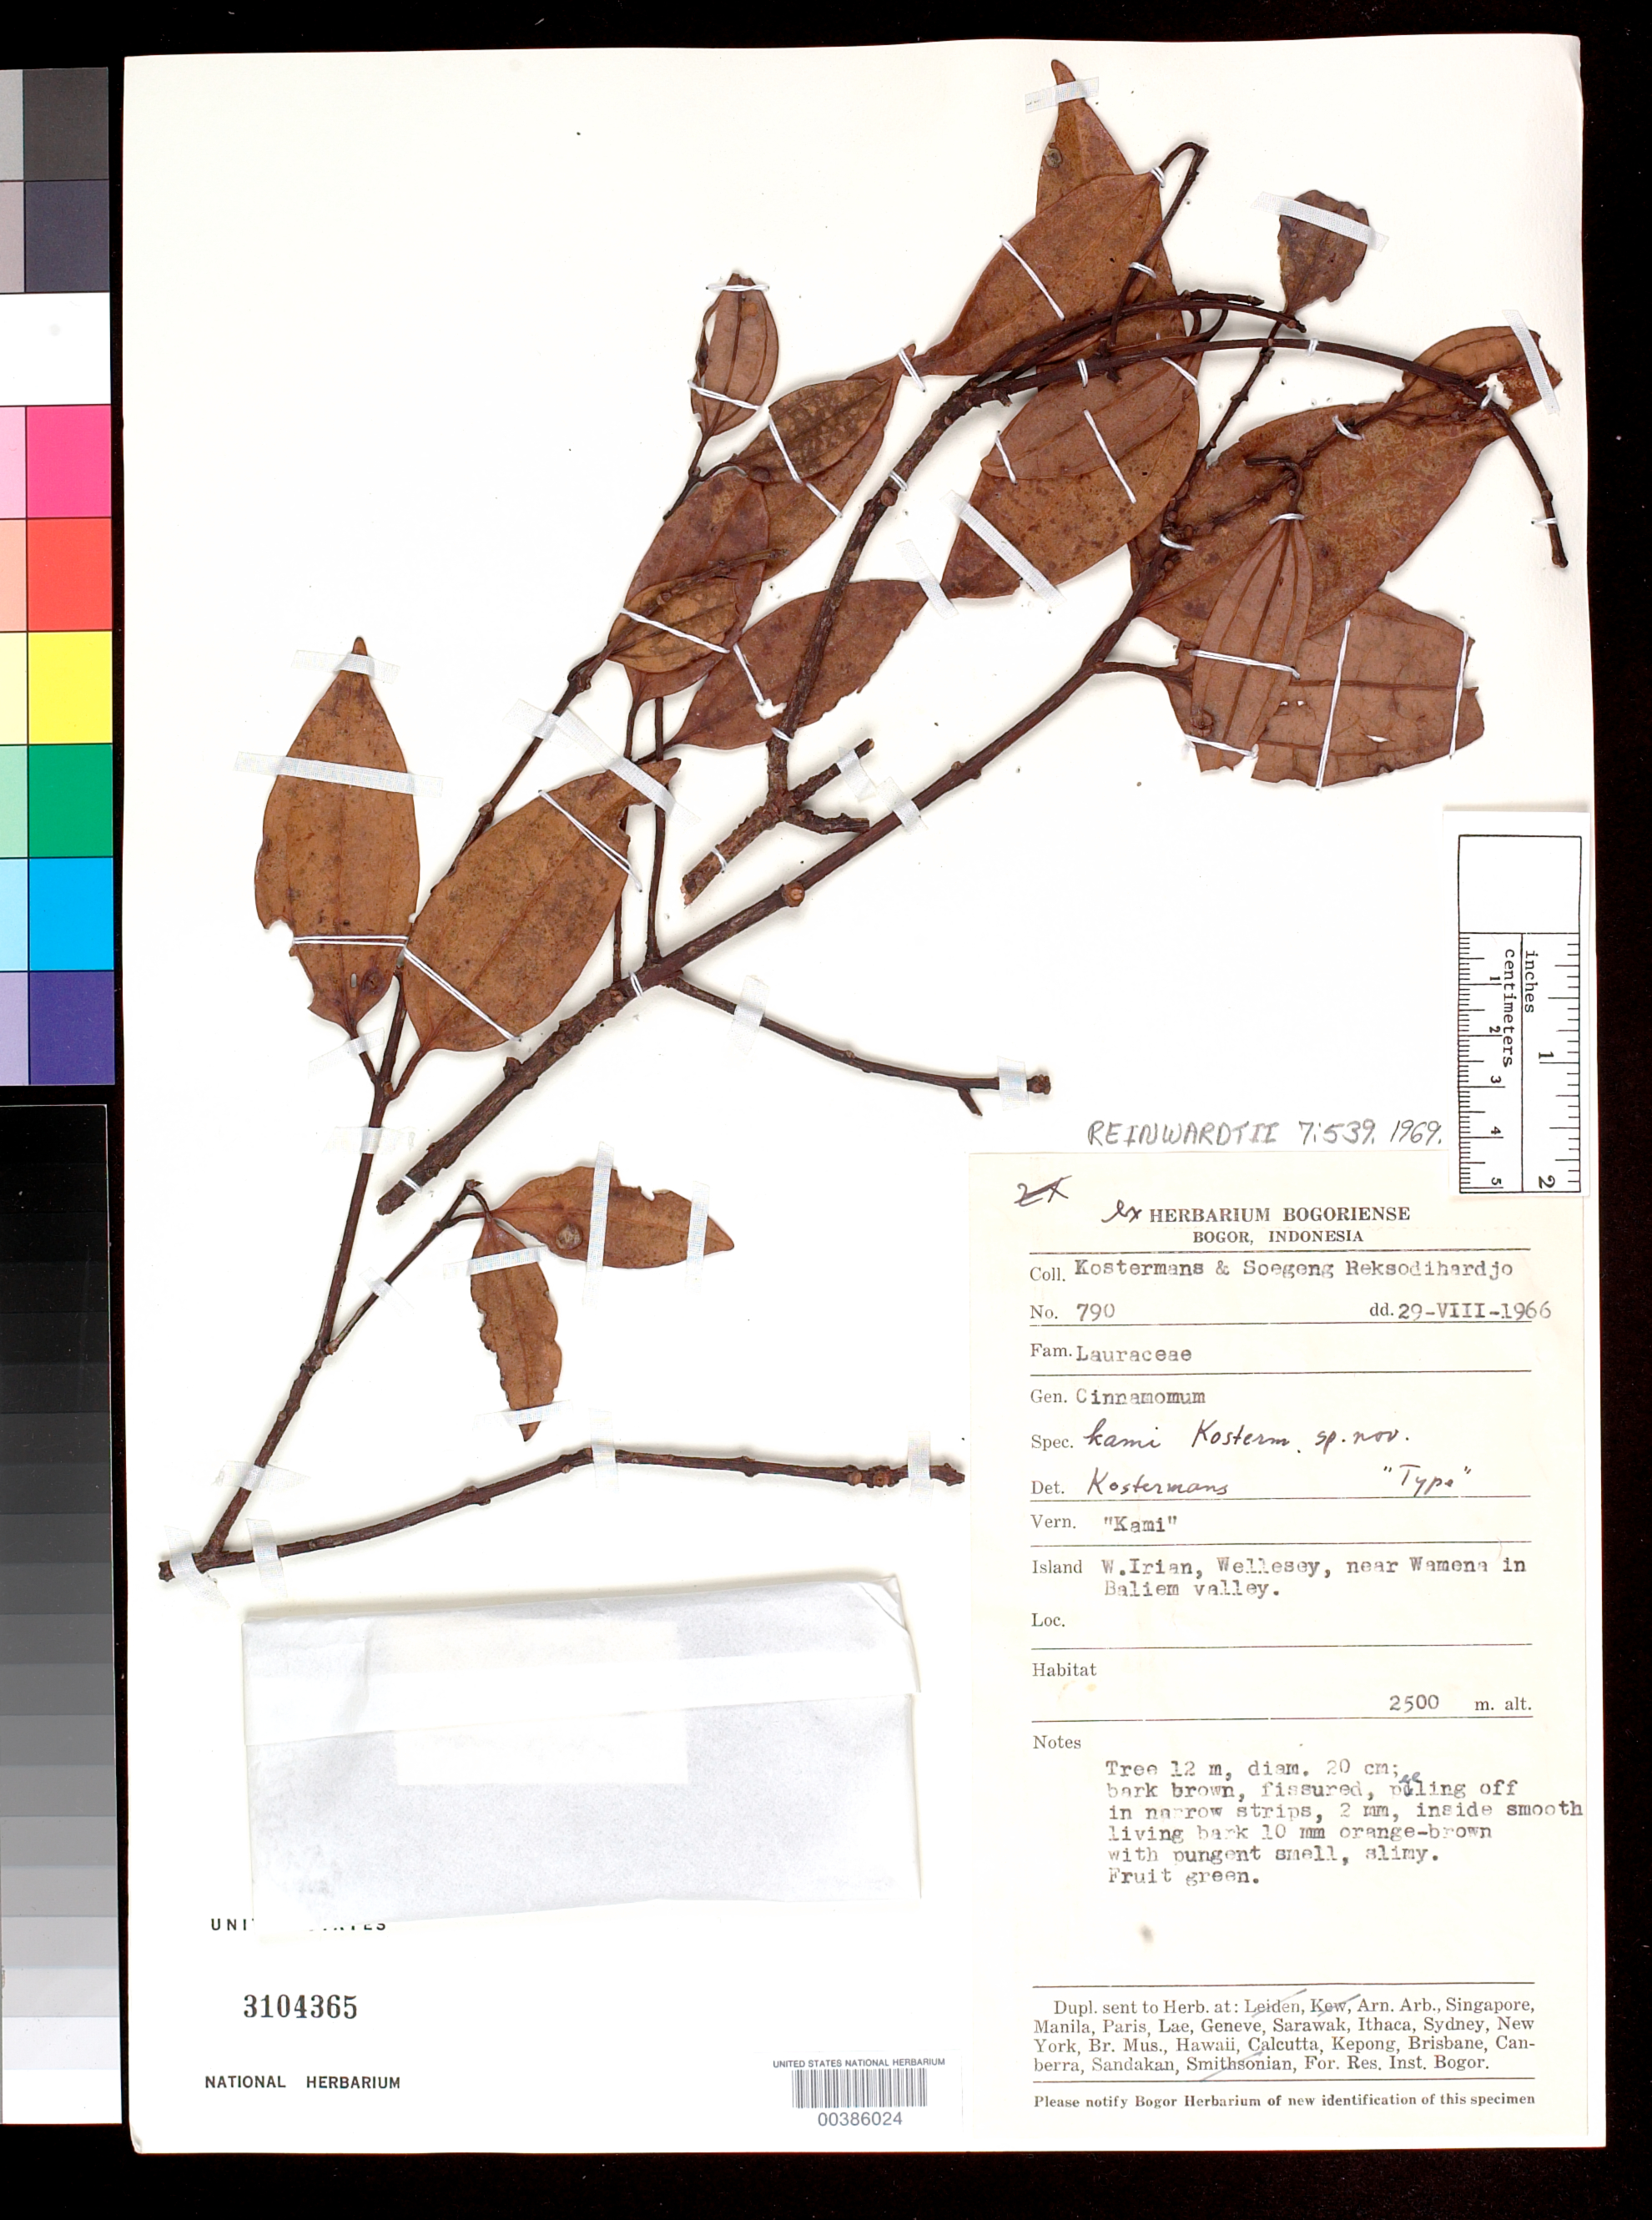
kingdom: Plantae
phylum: Tracheophyta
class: Magnoliopsida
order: Laurales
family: Lauraceae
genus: Cinnamomum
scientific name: Cinnamomum kami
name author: Kosterm.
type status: Isotype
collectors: A. J. G. Kostermans & S. Reksodihardjo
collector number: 790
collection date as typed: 29 Aug 1966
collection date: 1966-08-29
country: Indonesia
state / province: Papua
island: New Guinea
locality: Wellesey, near Wamena in Baliem Valley. West Irian.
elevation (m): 2500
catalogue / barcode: US 3104365